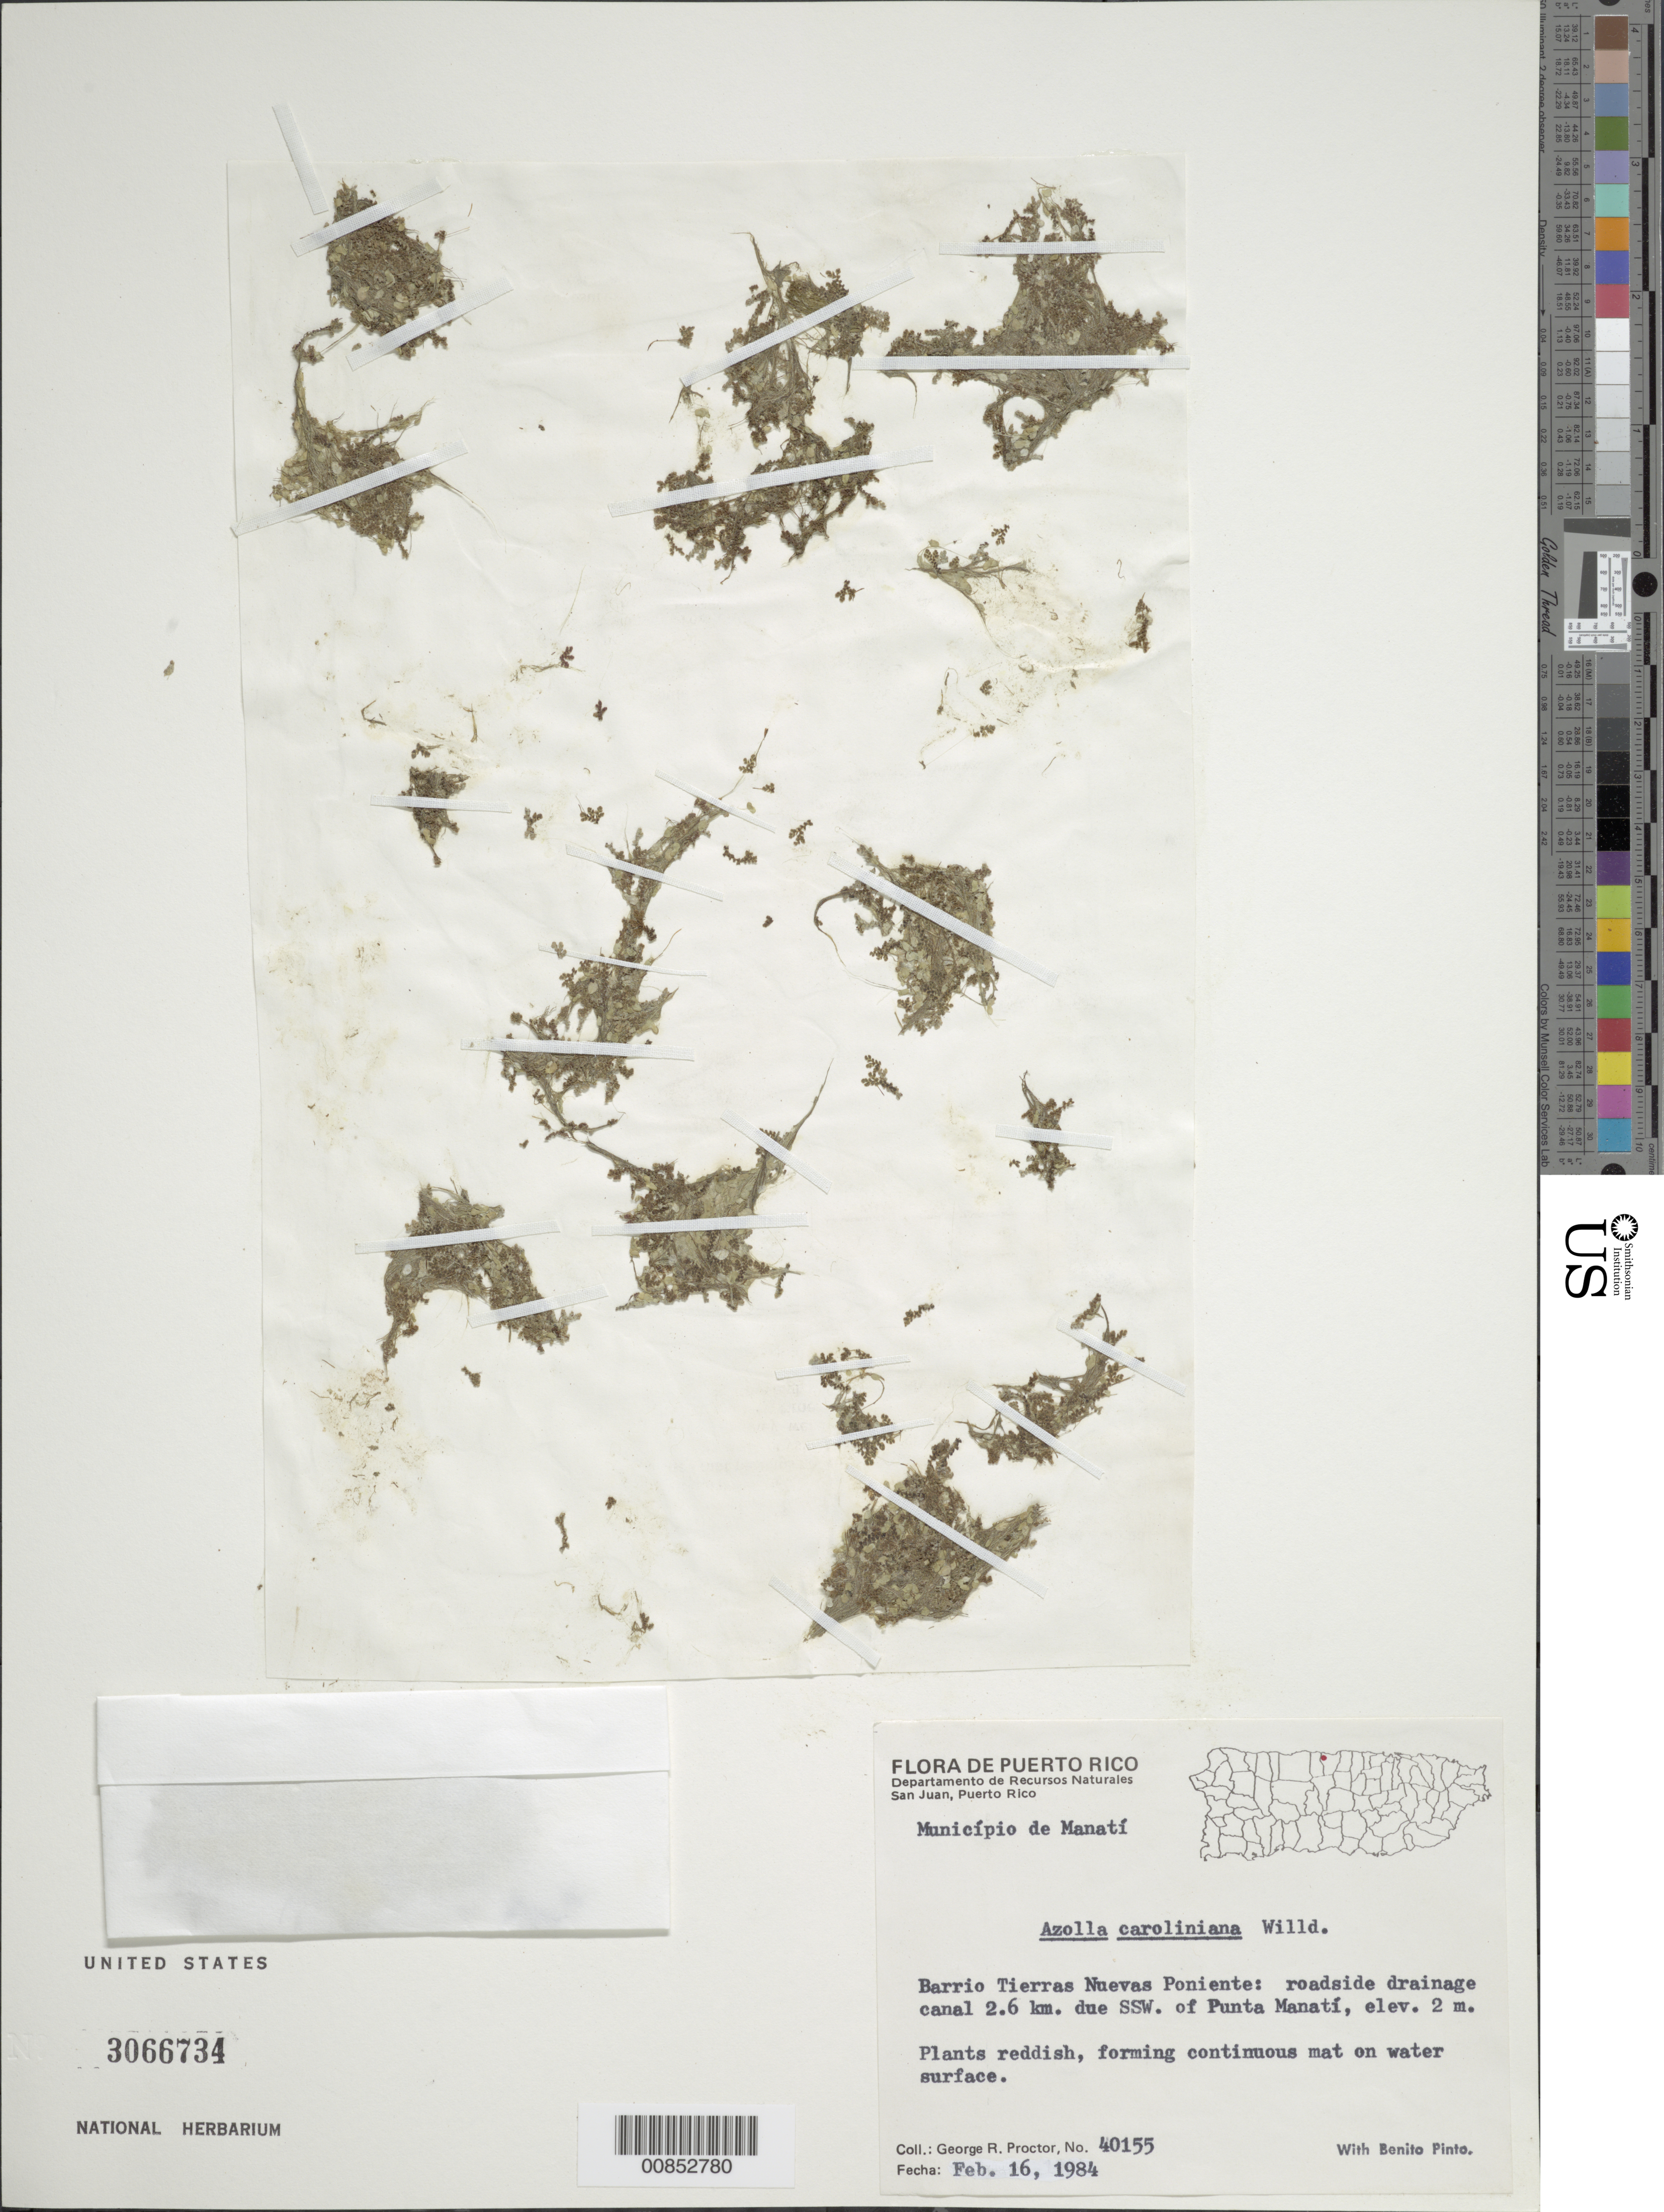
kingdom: Plantae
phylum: Tracheophyta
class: Polypodiopsida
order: Salviniales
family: Salviniaceae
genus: Azolla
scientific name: Azolla caroliniana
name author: Willd.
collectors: G. R. Proctor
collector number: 40155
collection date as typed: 16 Feb 1984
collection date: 1984-02-16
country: Puerto Rico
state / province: Manatí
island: Puerto Rico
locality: Mun. Manatí, Barrio Tierras Nuevas Poniente, 2.6 km due SSW of Punta Manatí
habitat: On water surface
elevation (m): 2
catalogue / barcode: US 3066734